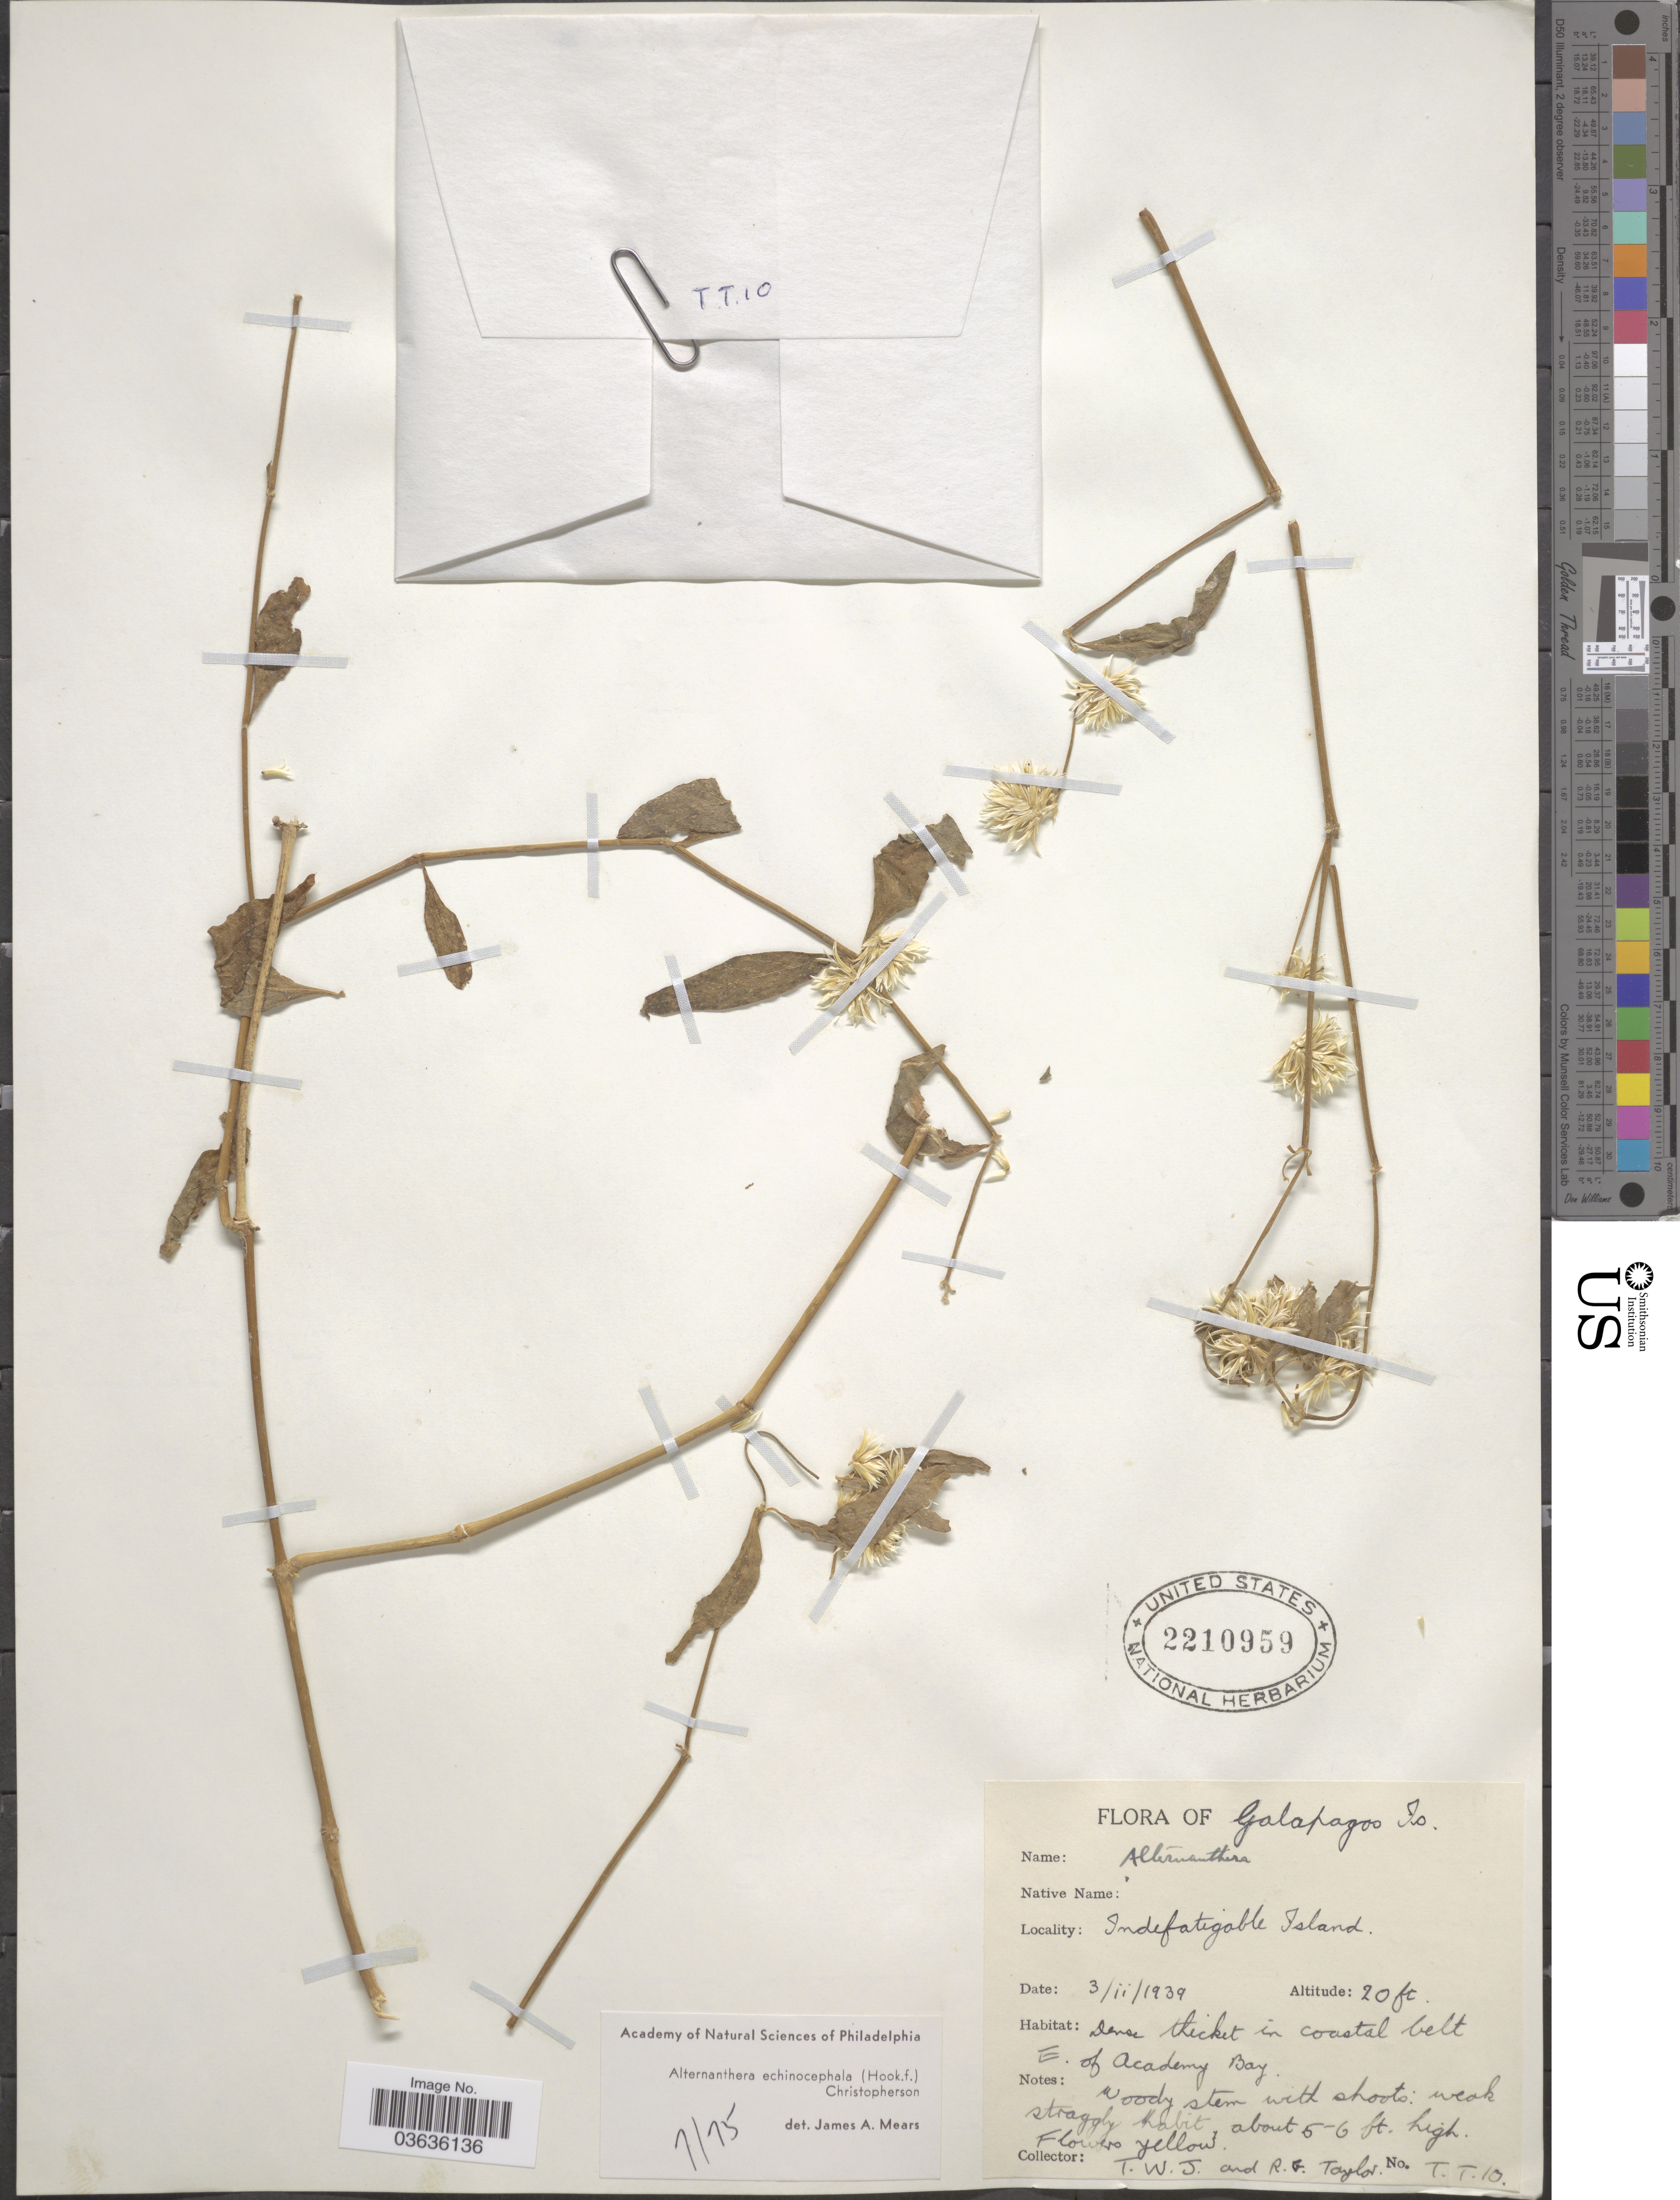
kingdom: Plantae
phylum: Tracheophyta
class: Magnoliopsida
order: Caryophyllales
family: Amaranthaceae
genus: Alternanthera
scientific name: Alternanthera echinocephala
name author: (Hook. f.) Christoph.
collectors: T. W. J. Taylor & R. Taylor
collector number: TT10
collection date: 1939-02-03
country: Ecuador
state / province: Colón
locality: Galapagos Is. Indefatigable Island. Dense thicket in coastal belt E. of Academy Bay.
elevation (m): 6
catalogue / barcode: US 2210959